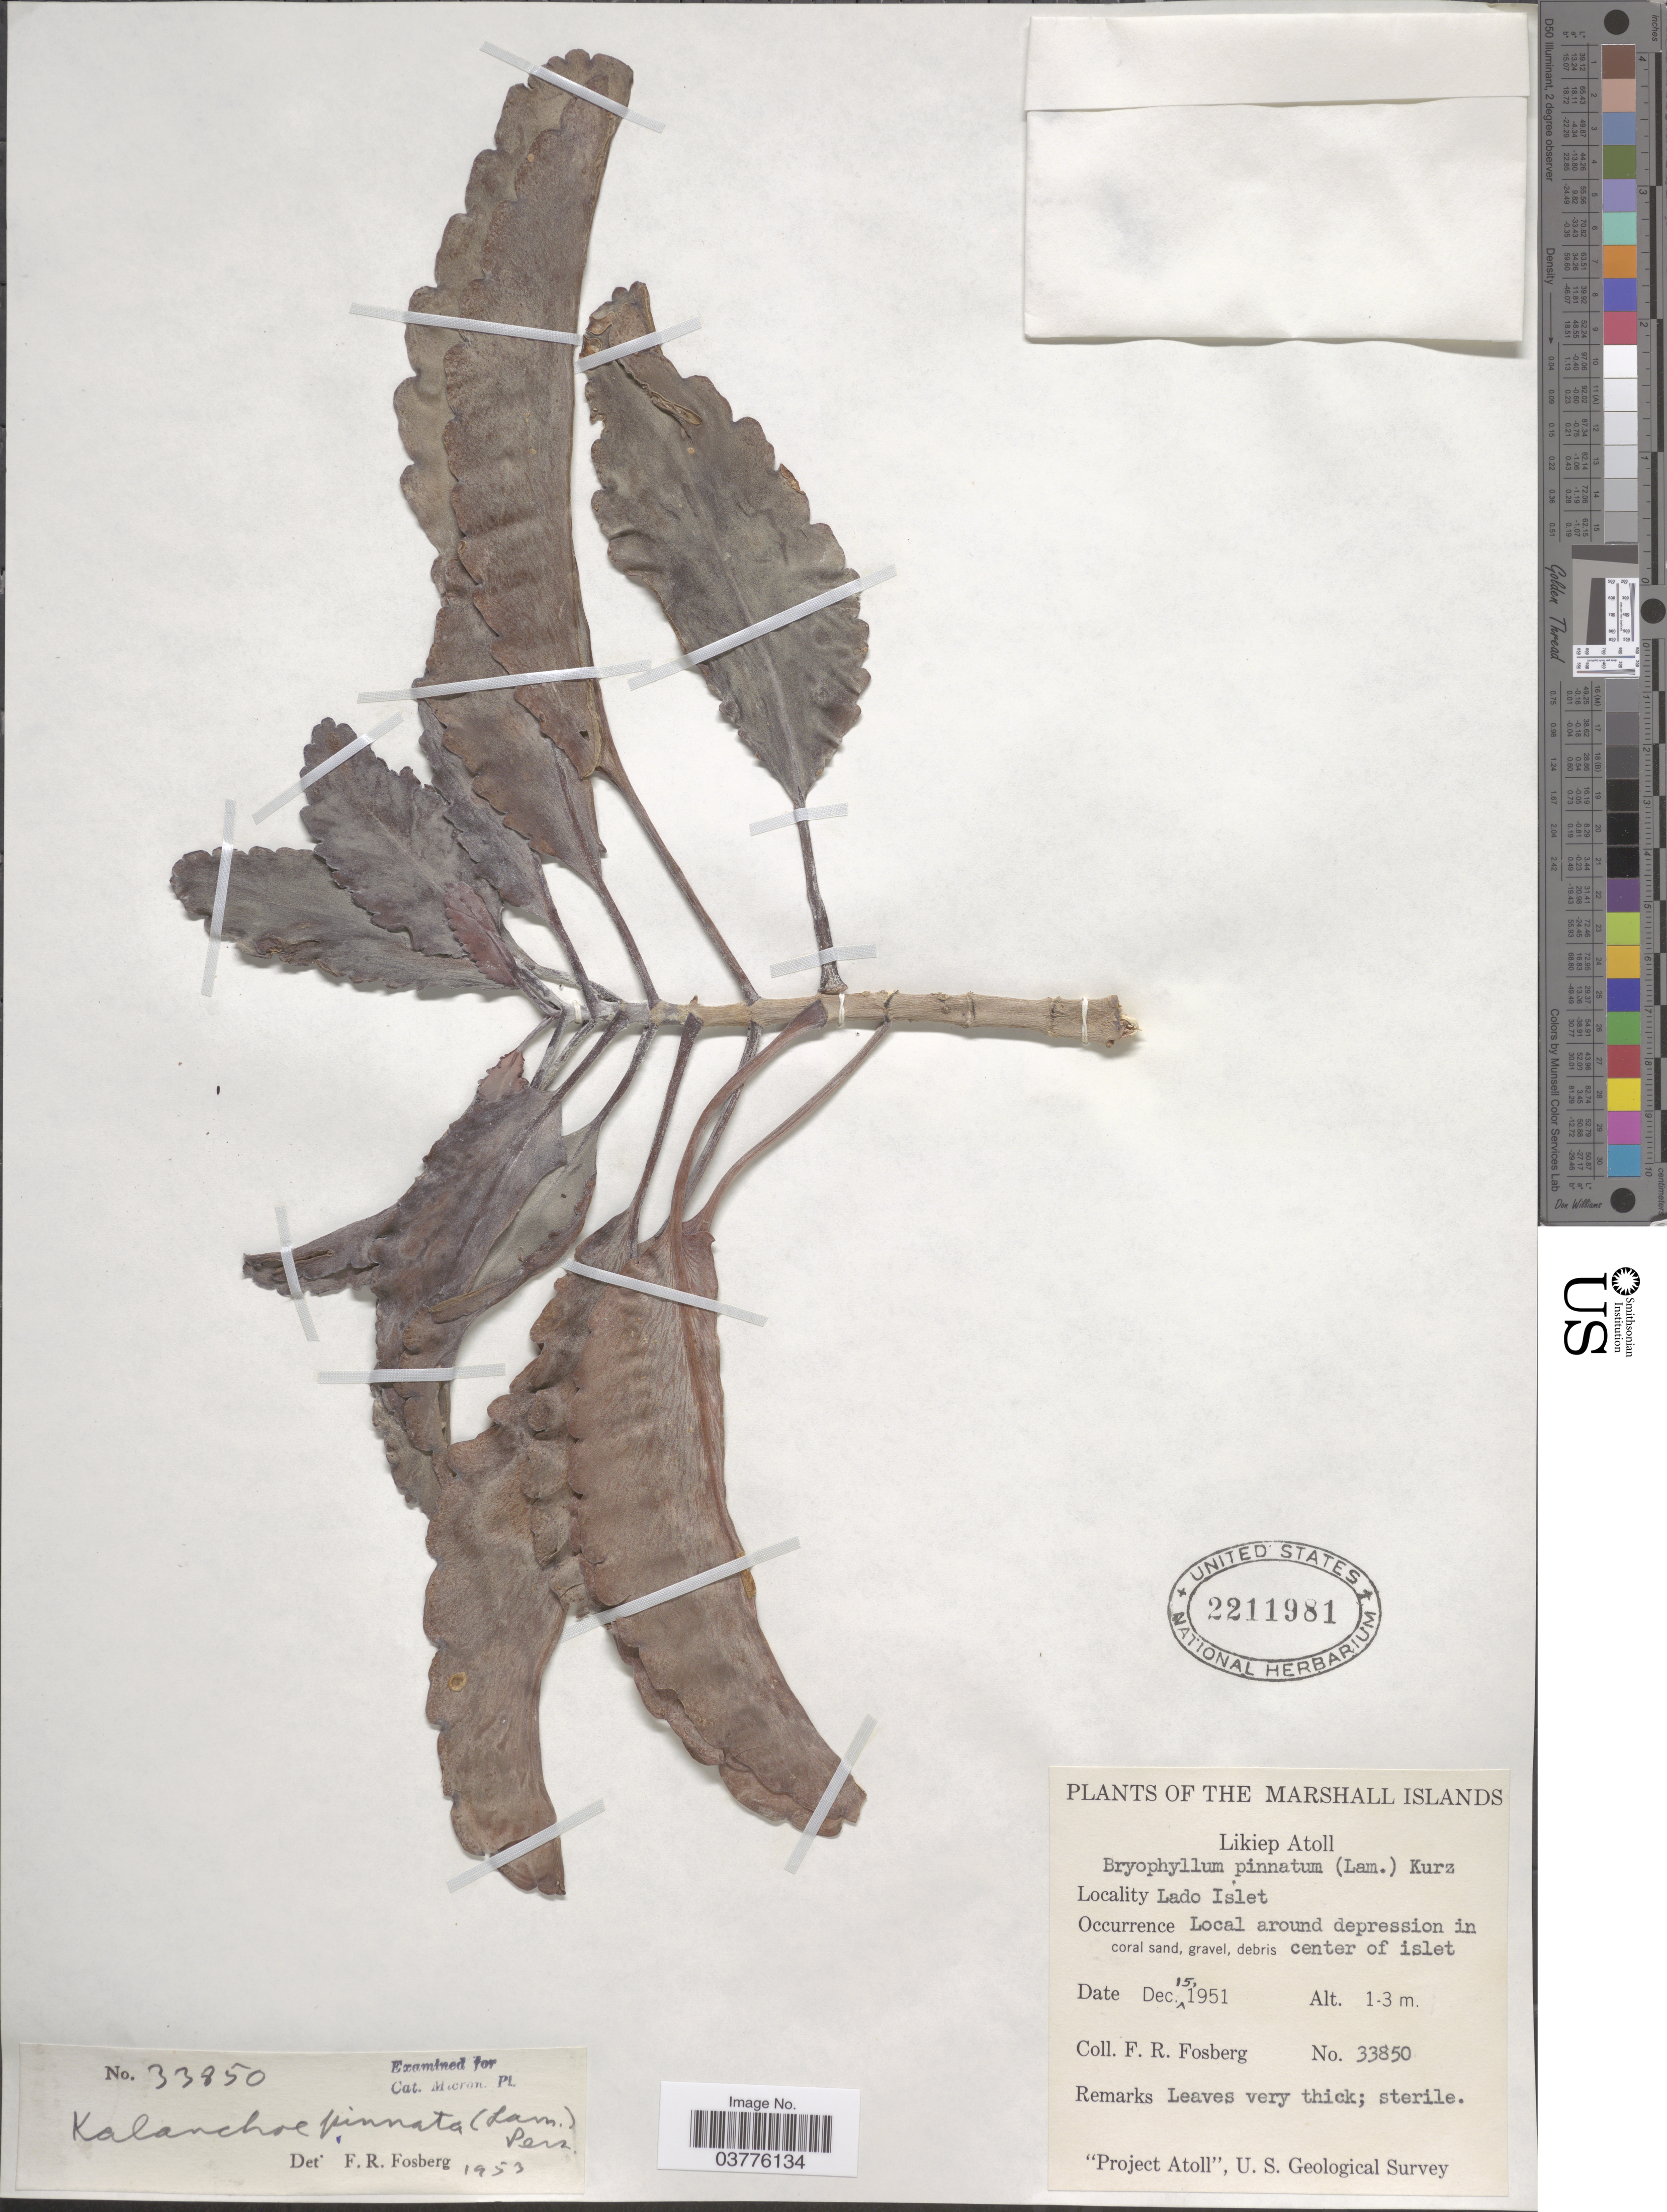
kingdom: Plantae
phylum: Tracheophyta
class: Magnoliopsida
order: Saxifragales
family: Crassulaceae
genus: Kalanchoe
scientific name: Kalanchoe pinnata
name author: (Lam.) Pers.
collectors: F. R. Fosberg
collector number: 33850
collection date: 1951-12-15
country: Marshall Islands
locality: The Marshall Islands. Likiep Atoll. Lado Islet. Around depression in center of islet.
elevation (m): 1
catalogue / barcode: US 2211981